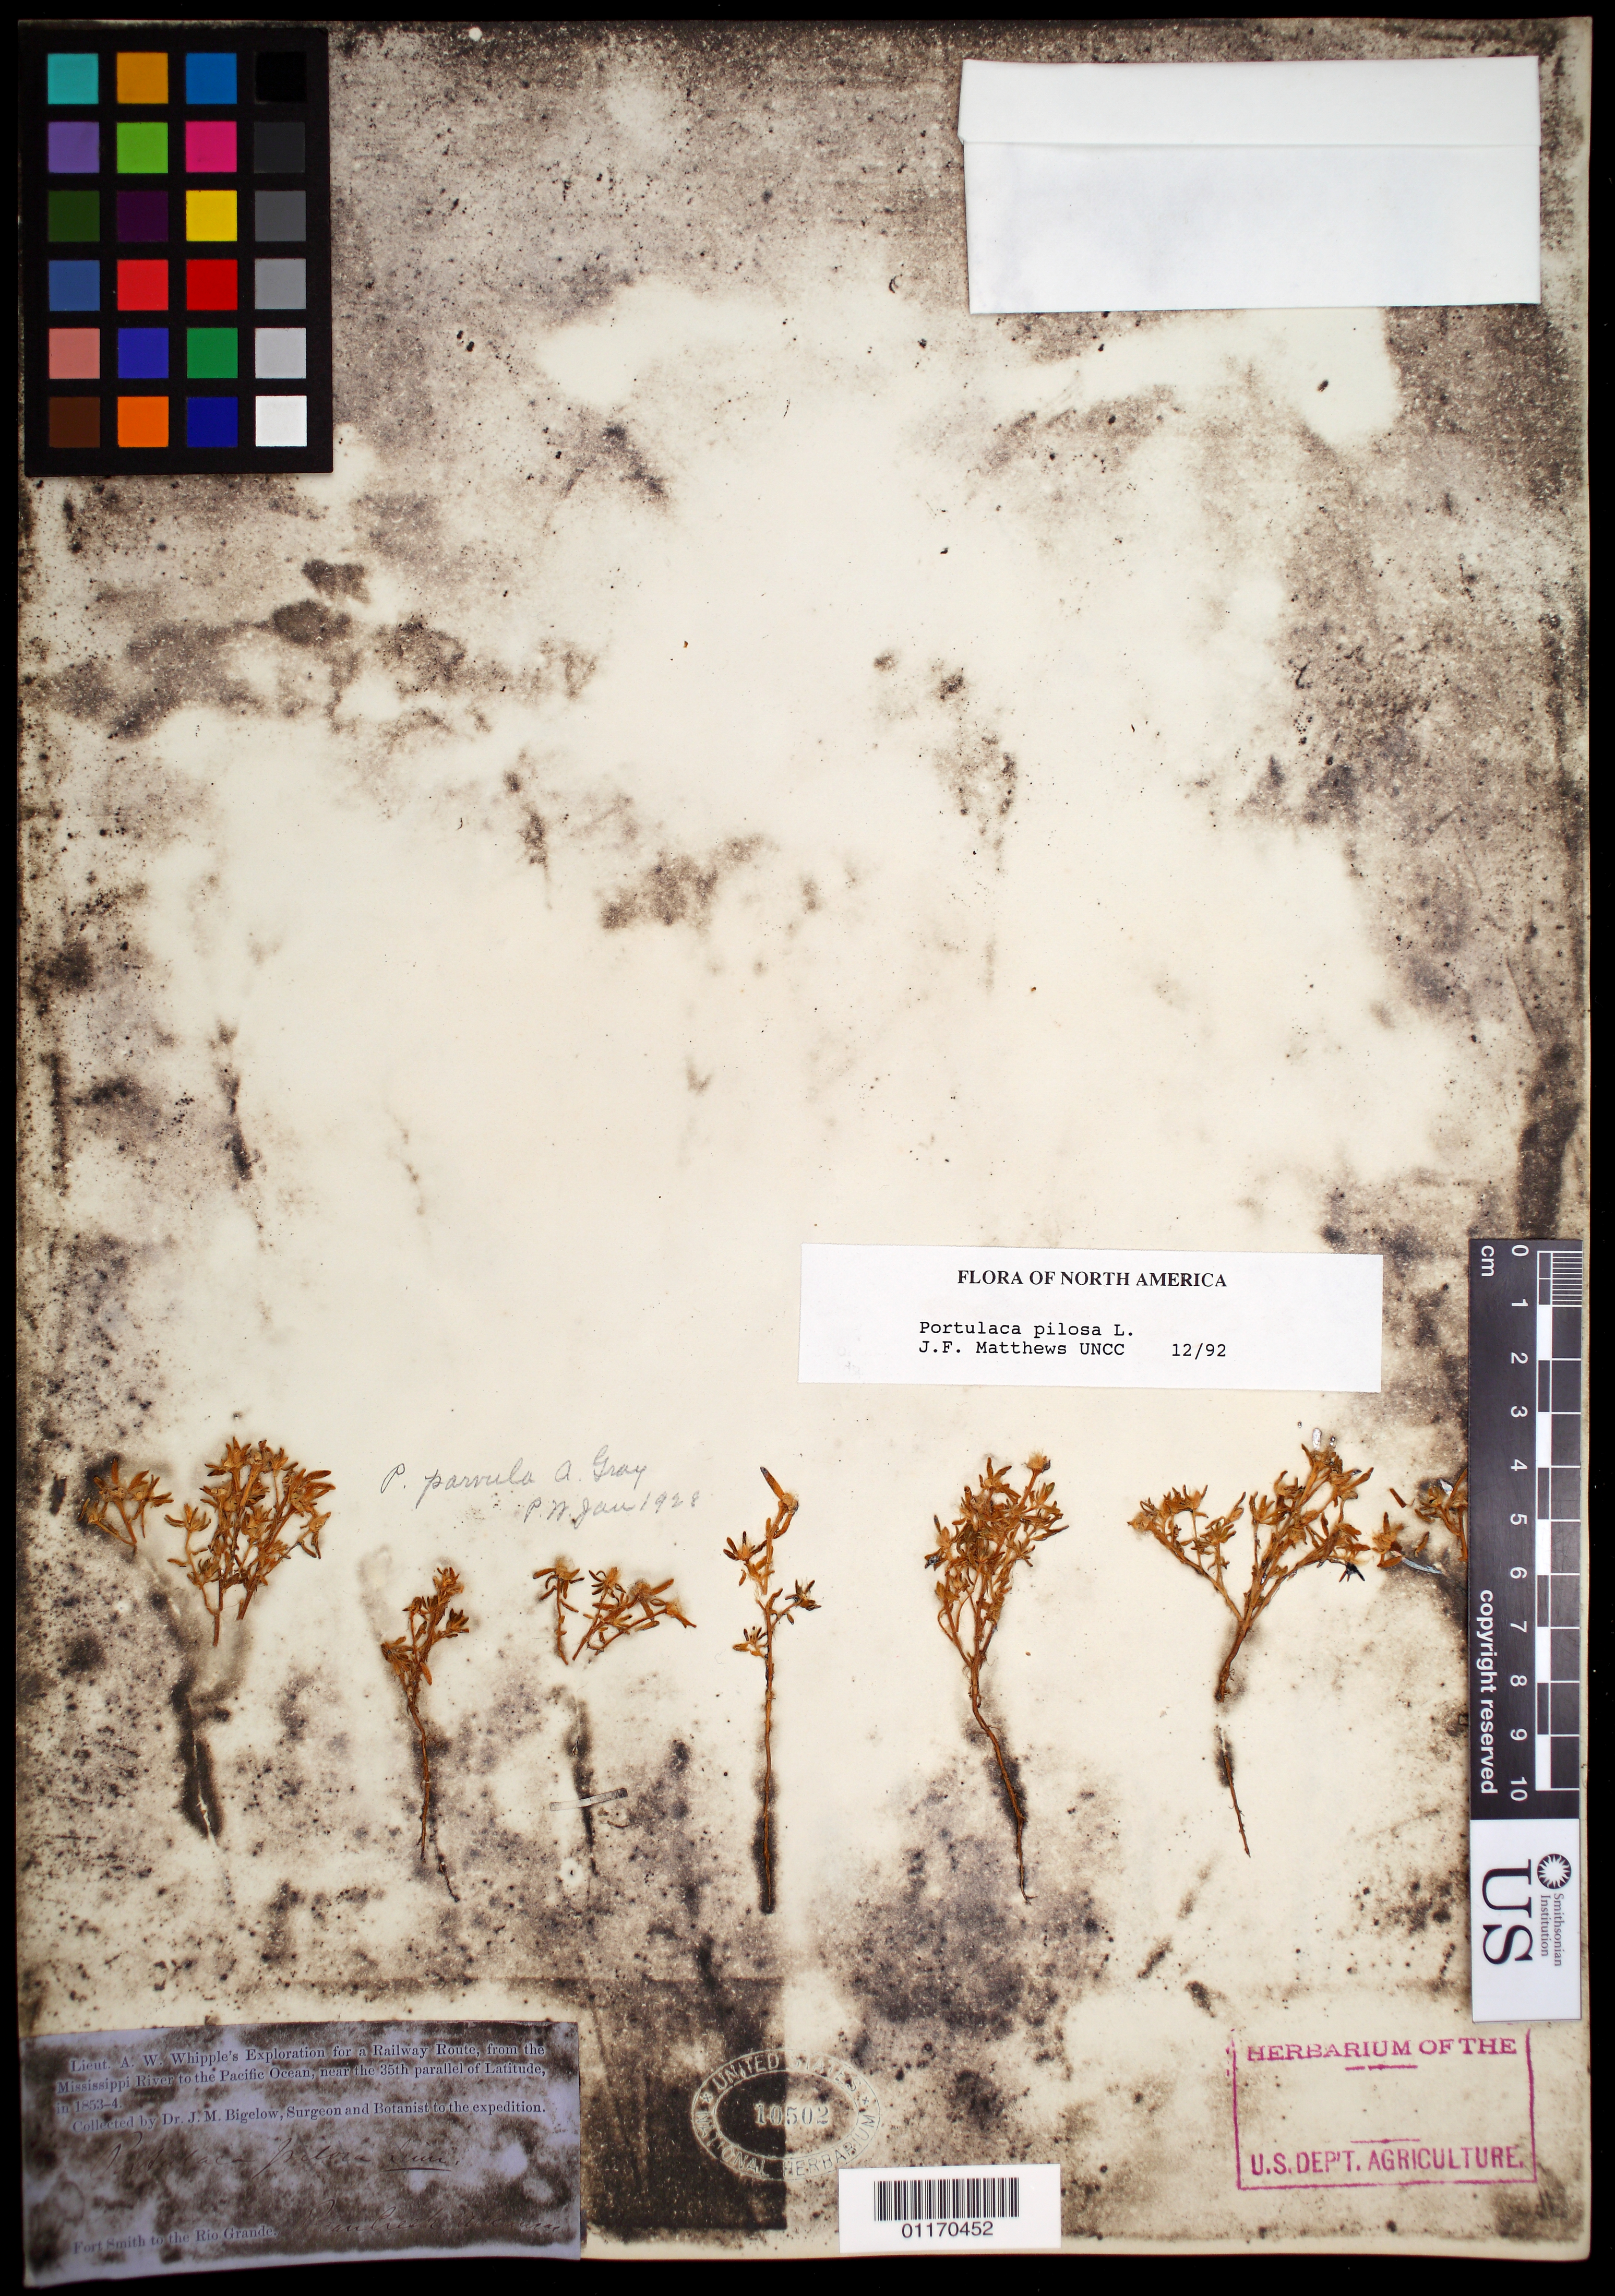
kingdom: Plantae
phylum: Tracheophyta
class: Magnoliopsida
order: Caryophyllales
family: Portulacaceae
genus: Portulaca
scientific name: Portulaca pilosa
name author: L.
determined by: Matthews, J. F.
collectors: J. M. Bigelow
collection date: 1853/1854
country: United States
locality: Fort Smith to the Rio Grande.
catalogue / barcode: US 10502